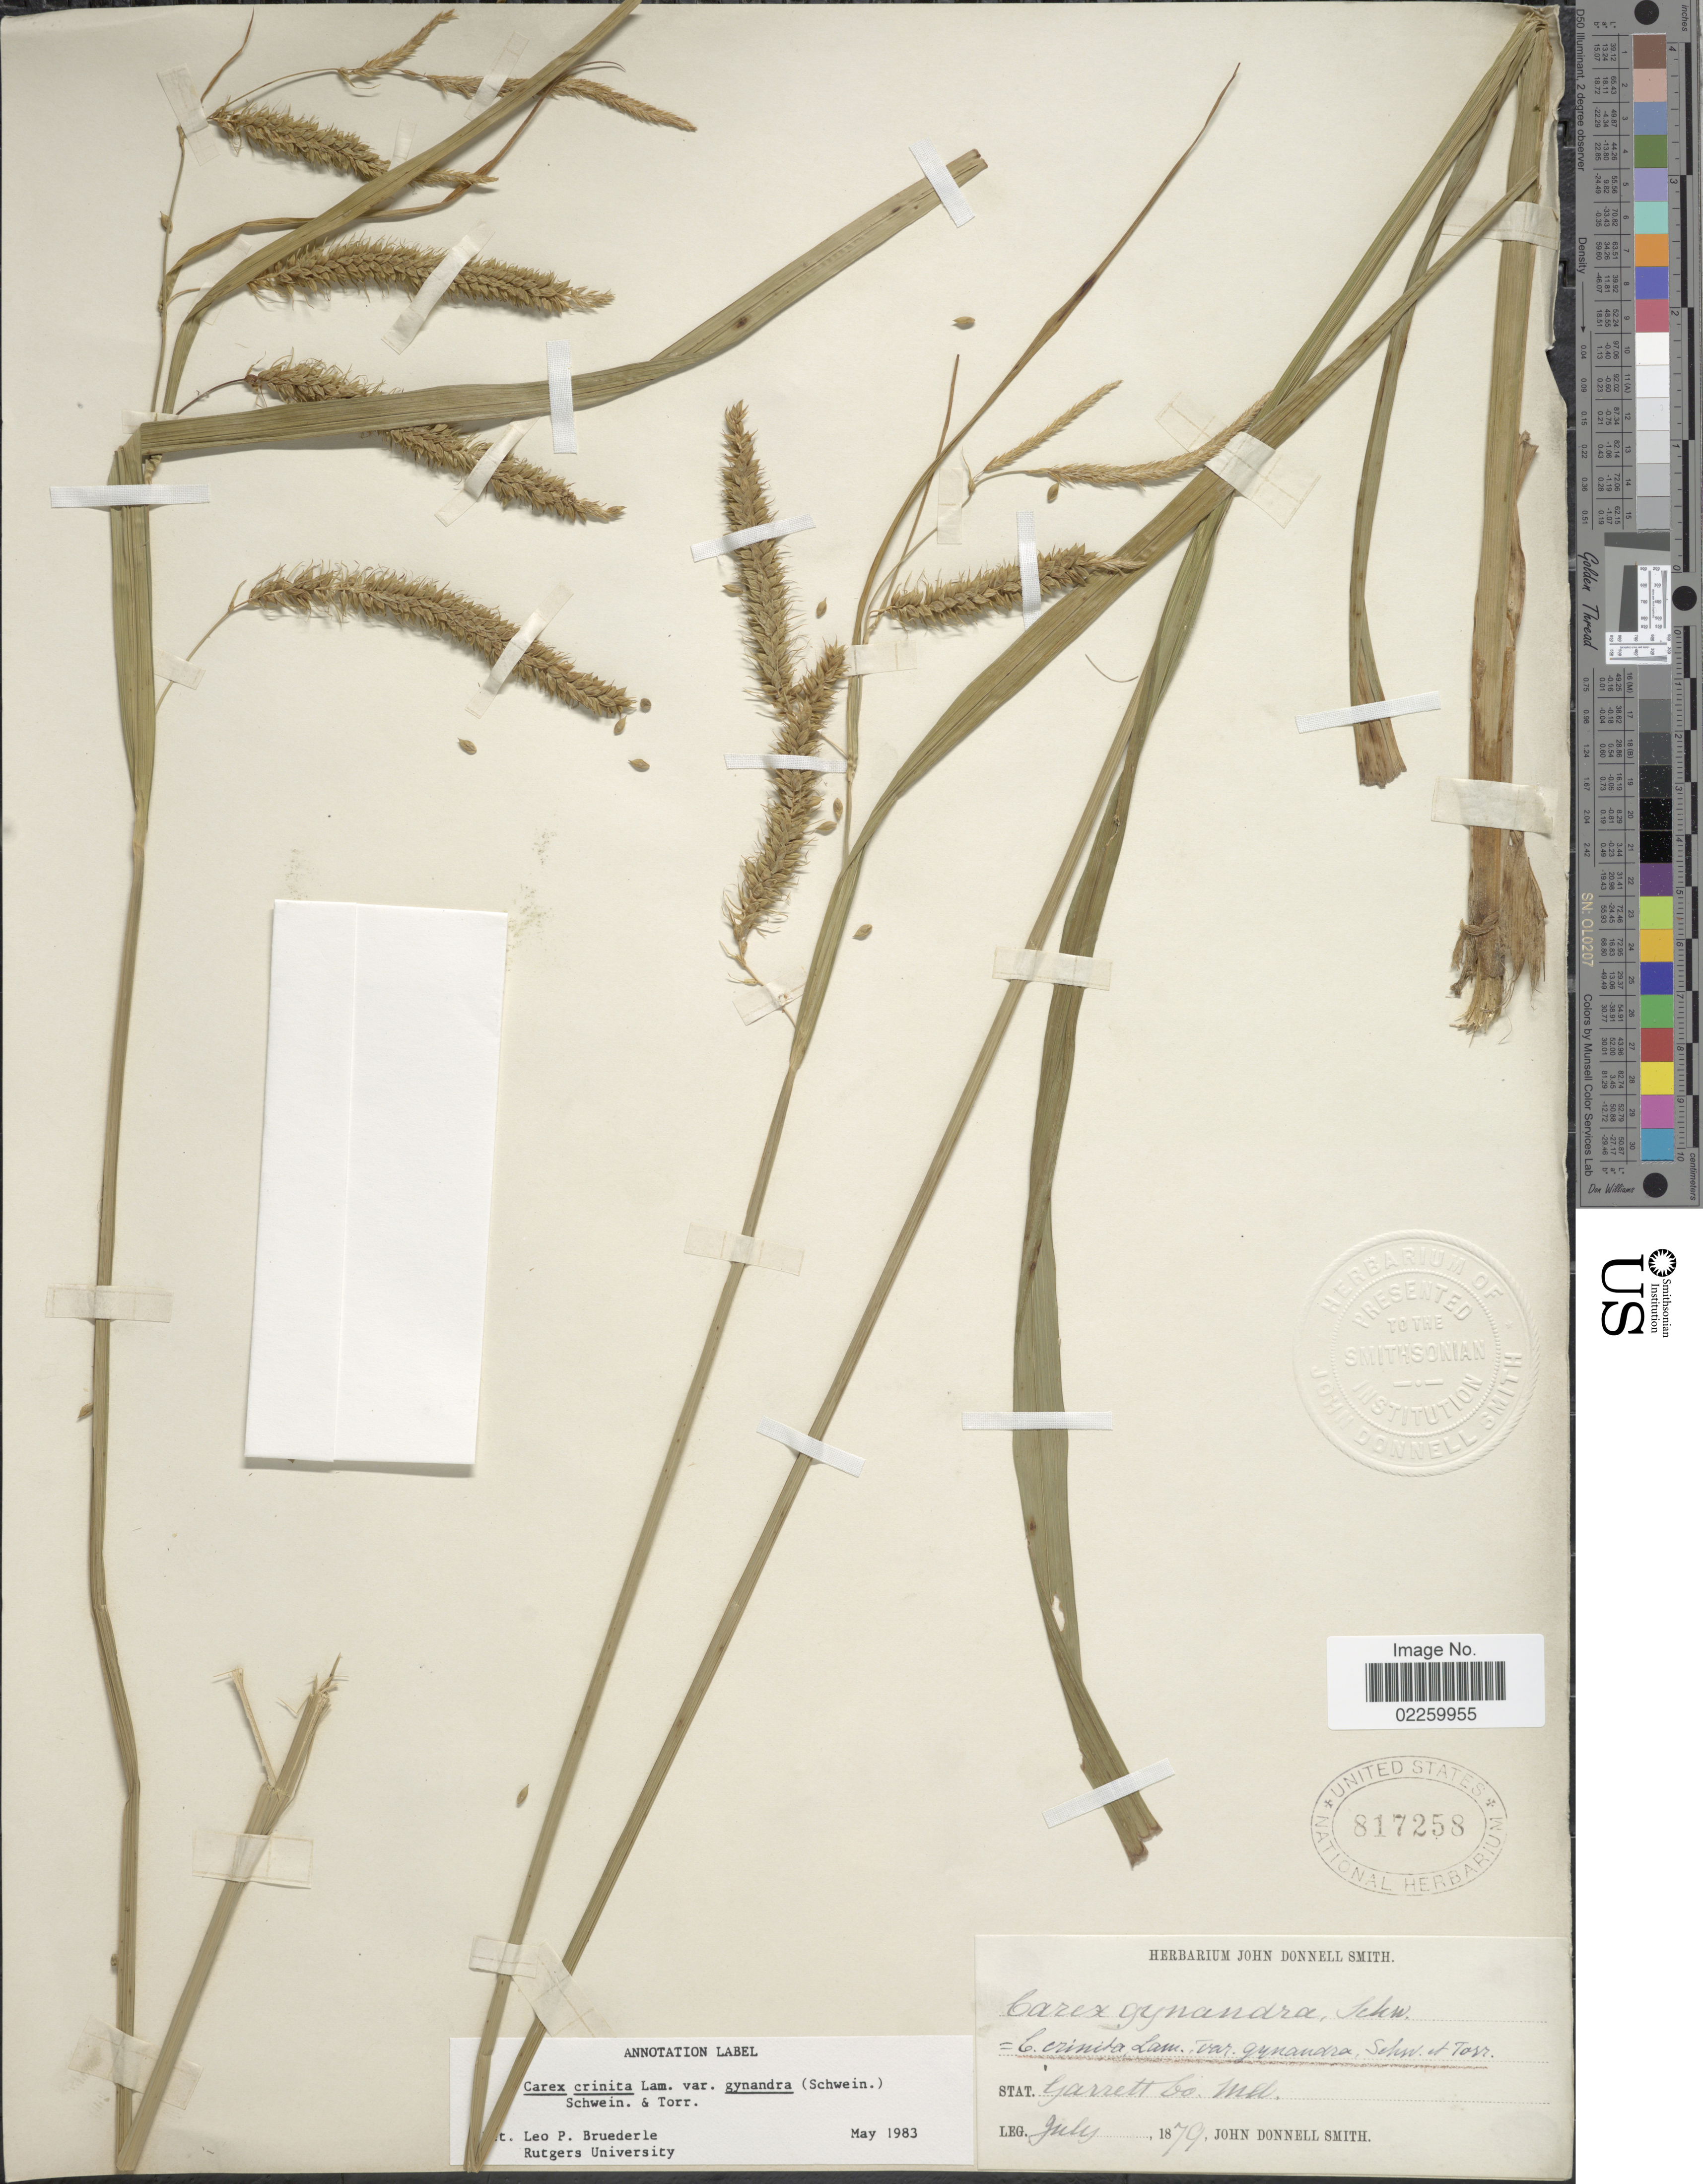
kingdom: Plantae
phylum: Tracheophyta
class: Liliopsida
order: Poales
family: Cyperaceae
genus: Carex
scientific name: Carex crinita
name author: Lam.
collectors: J. Donnell Smith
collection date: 1879-07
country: United States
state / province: Maryland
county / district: Garrett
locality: Garrett Co., MD.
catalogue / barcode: US 817258